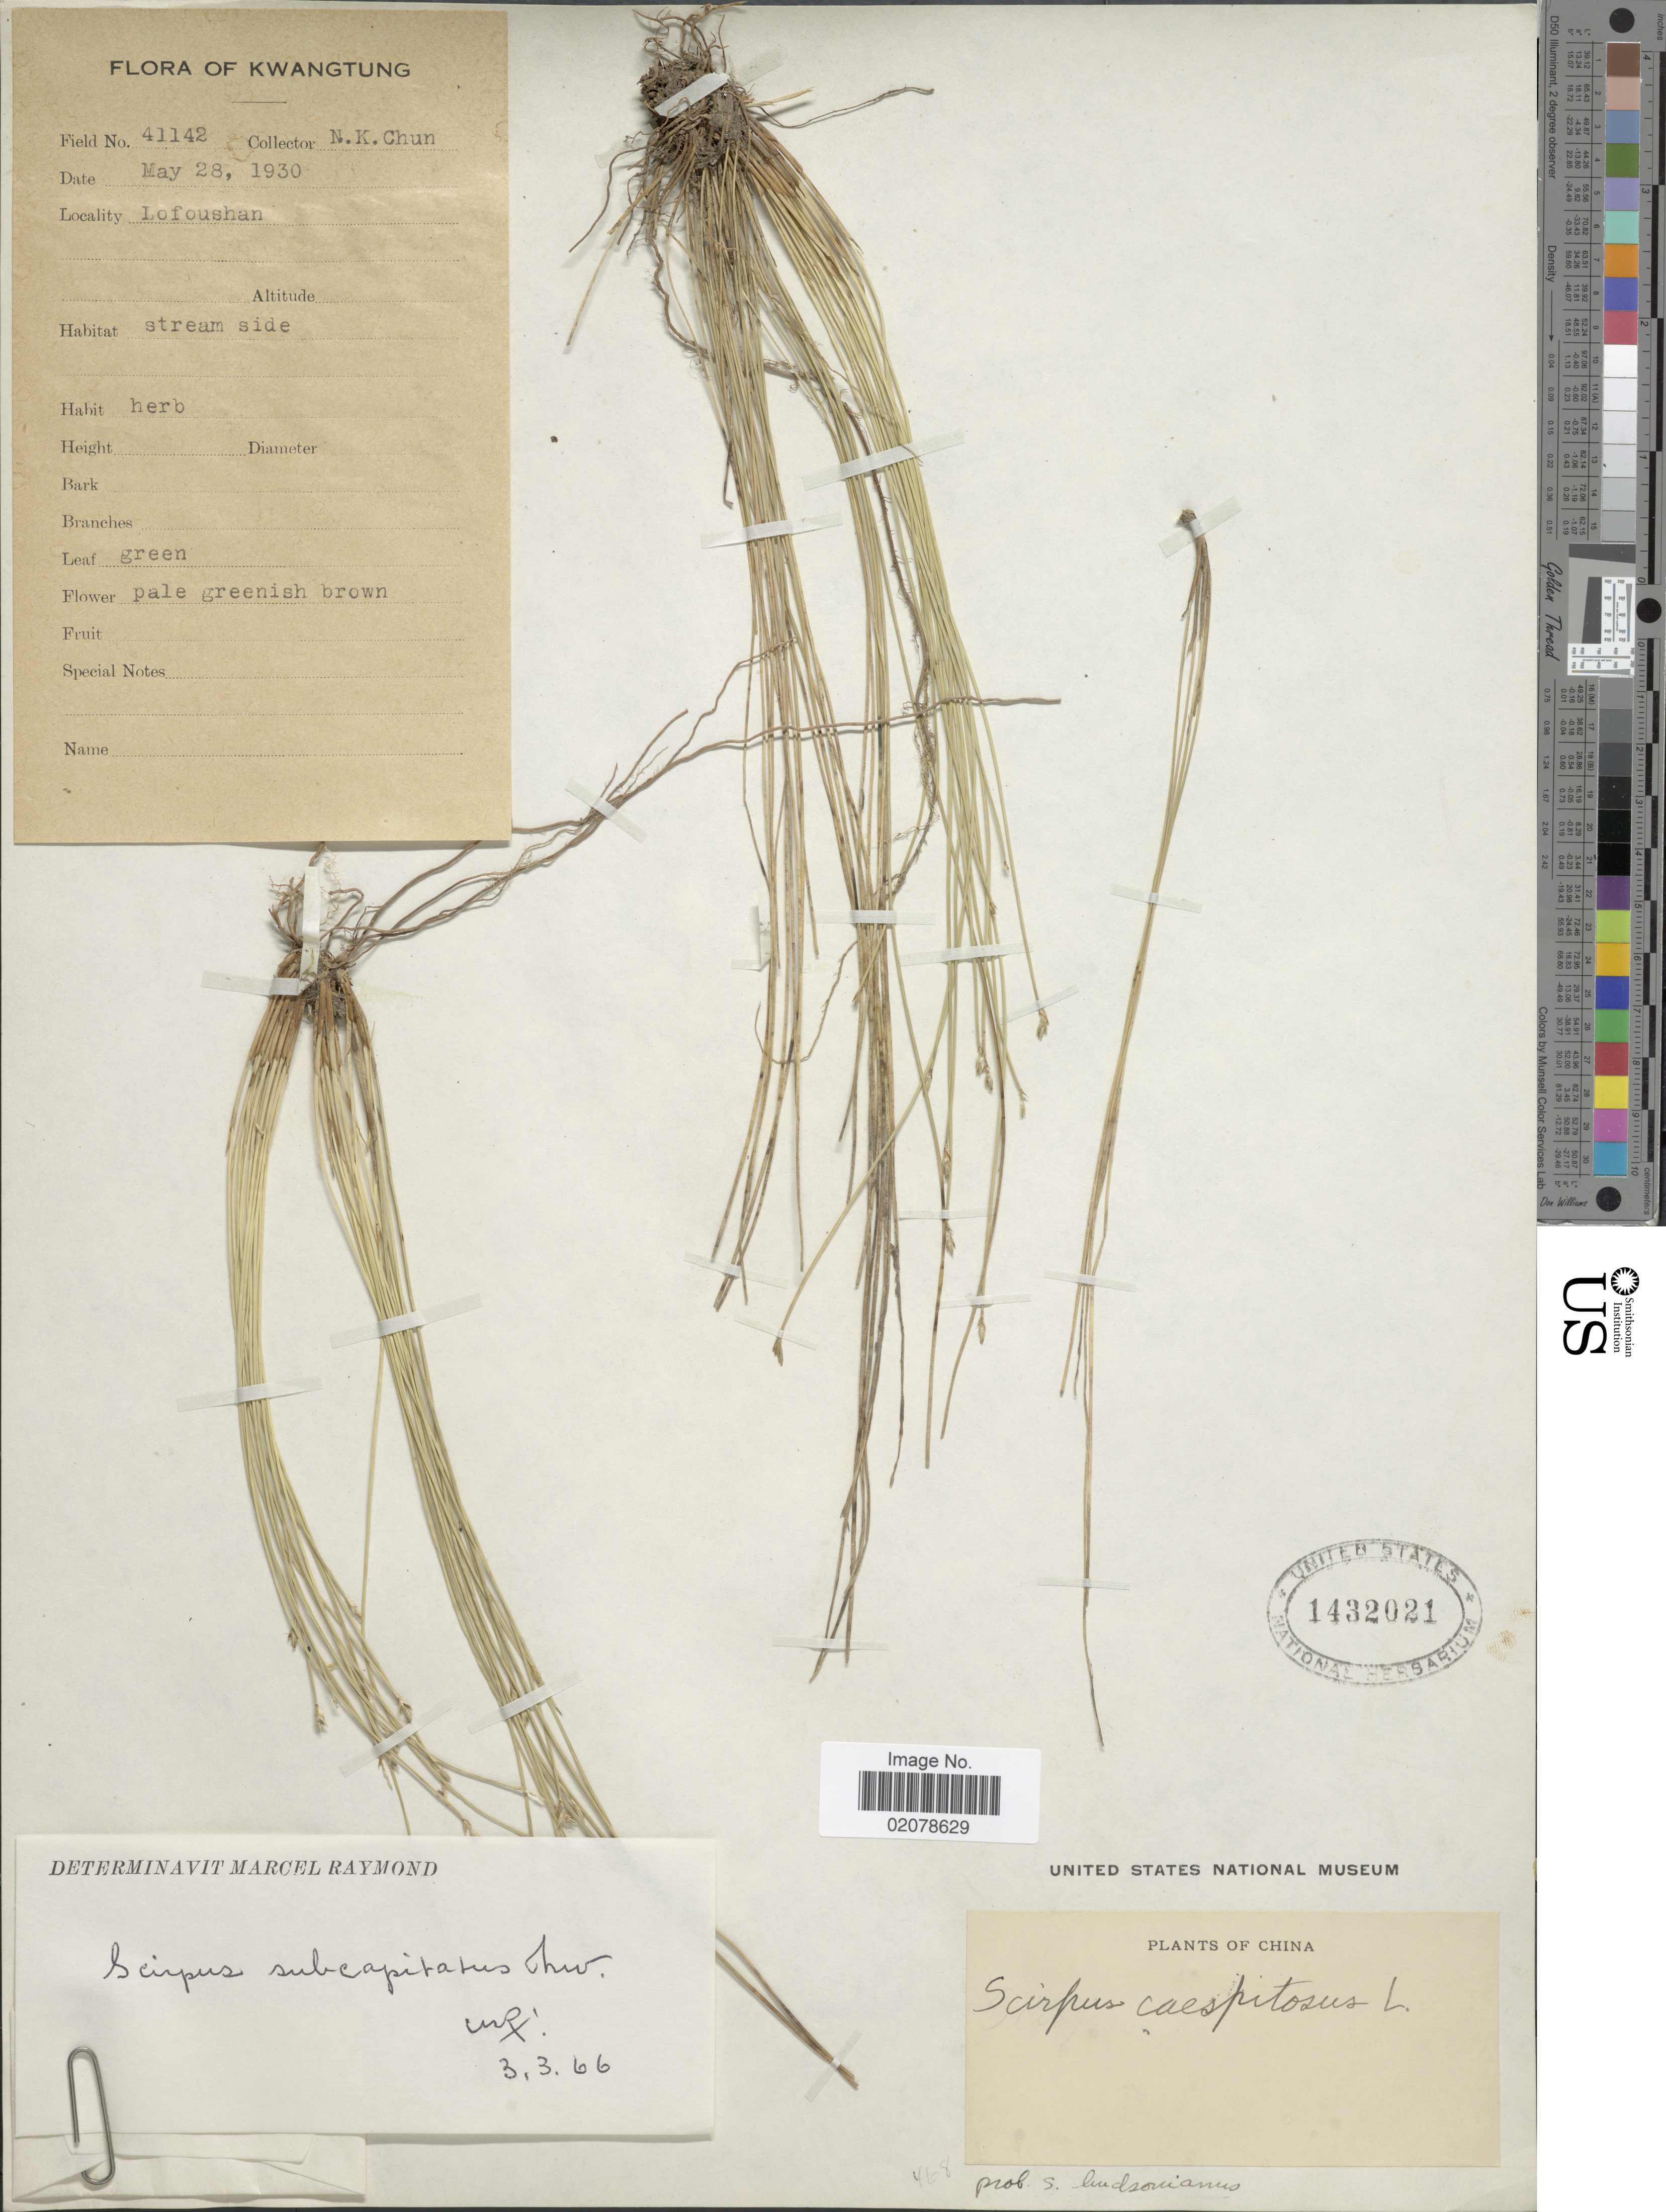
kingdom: Plantae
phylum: Tracheophyta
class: Liliopsida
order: Poales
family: Cyperaceae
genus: Trichophorum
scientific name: Trichophorum subcapitatum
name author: (Thwaites & Hook.) D.A. Simpson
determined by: Strong, Mark T., (BOT), Smithsonian Institution - National Museum of Natural History (UNITED STATES)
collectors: N. K. Chun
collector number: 41142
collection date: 1930-05-28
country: China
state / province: Guangdong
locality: Kwangtung. Lofoushan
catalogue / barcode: US 1432021